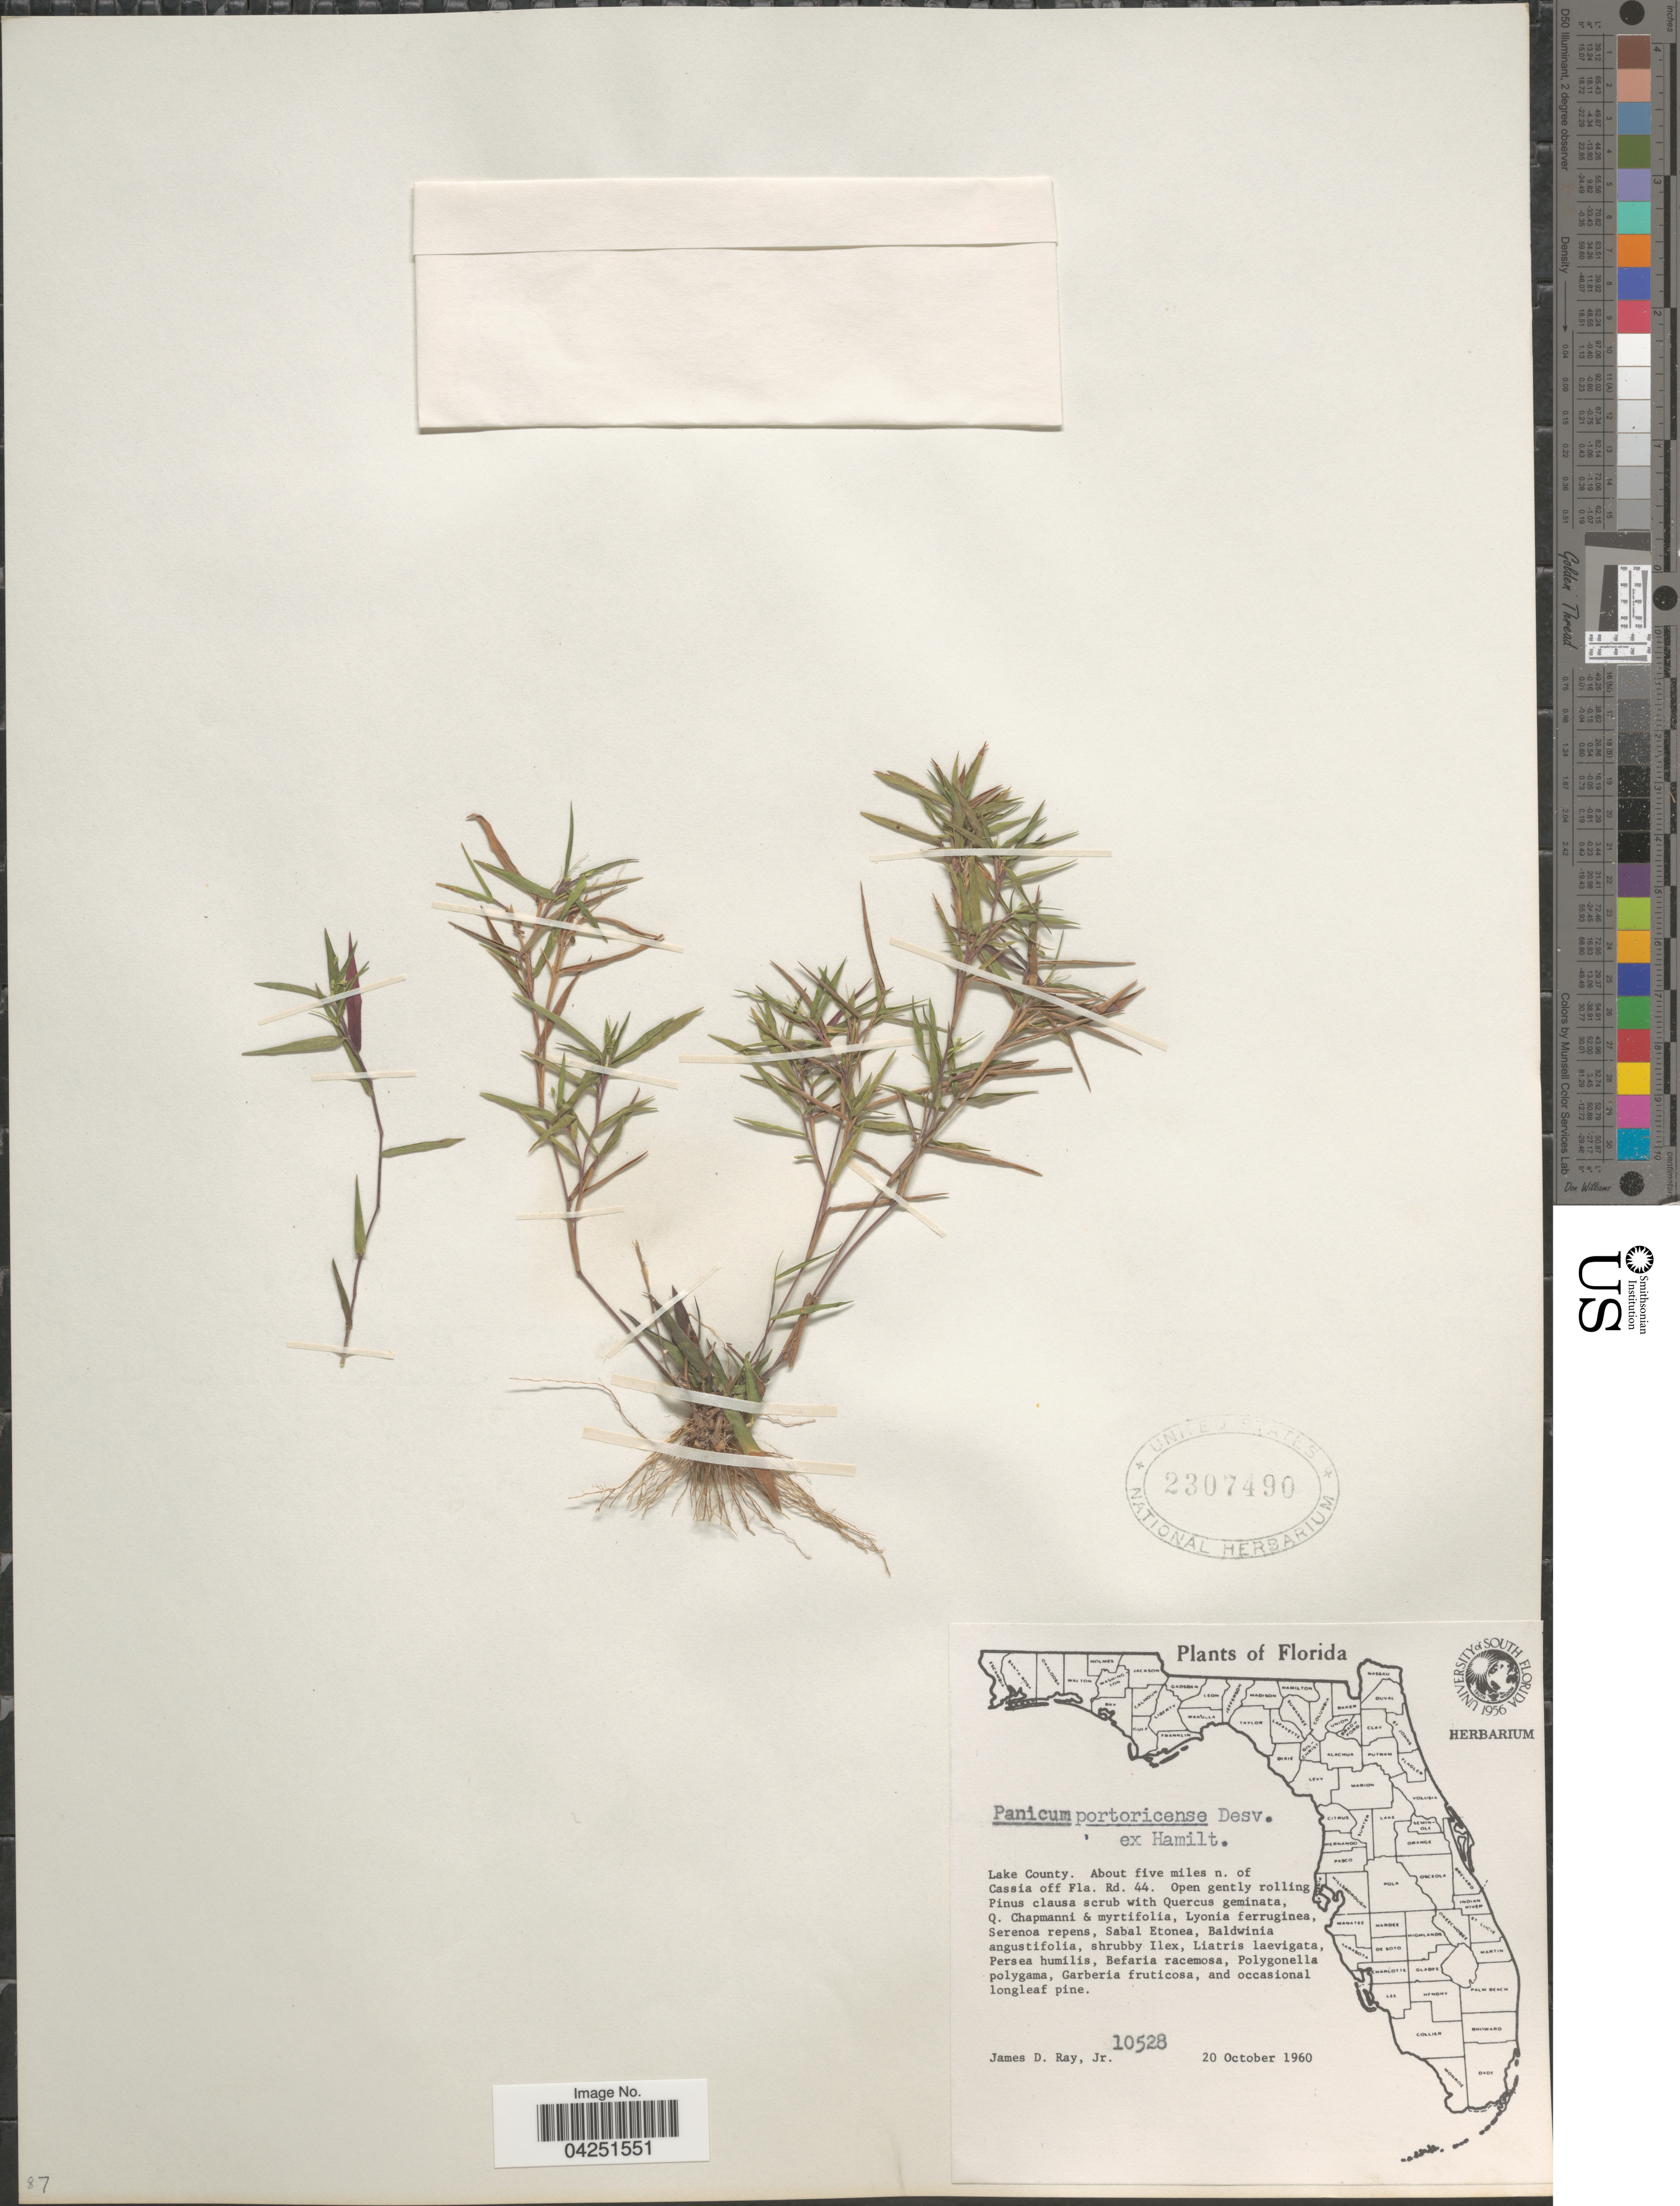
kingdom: Plantae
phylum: Tracheophyta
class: Liliopsida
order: Poales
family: Poaceae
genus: Dichanthelium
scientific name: Dichanthelium acuminatum var. acuminatum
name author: (Sw.) Gould & C.A. Clark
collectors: J. D. Ray Jr.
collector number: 10528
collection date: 1960-10-20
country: United States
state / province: Florida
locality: Lake County. About five miles n. of Cassia off Fla. Rd. 44.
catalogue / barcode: US 2307490